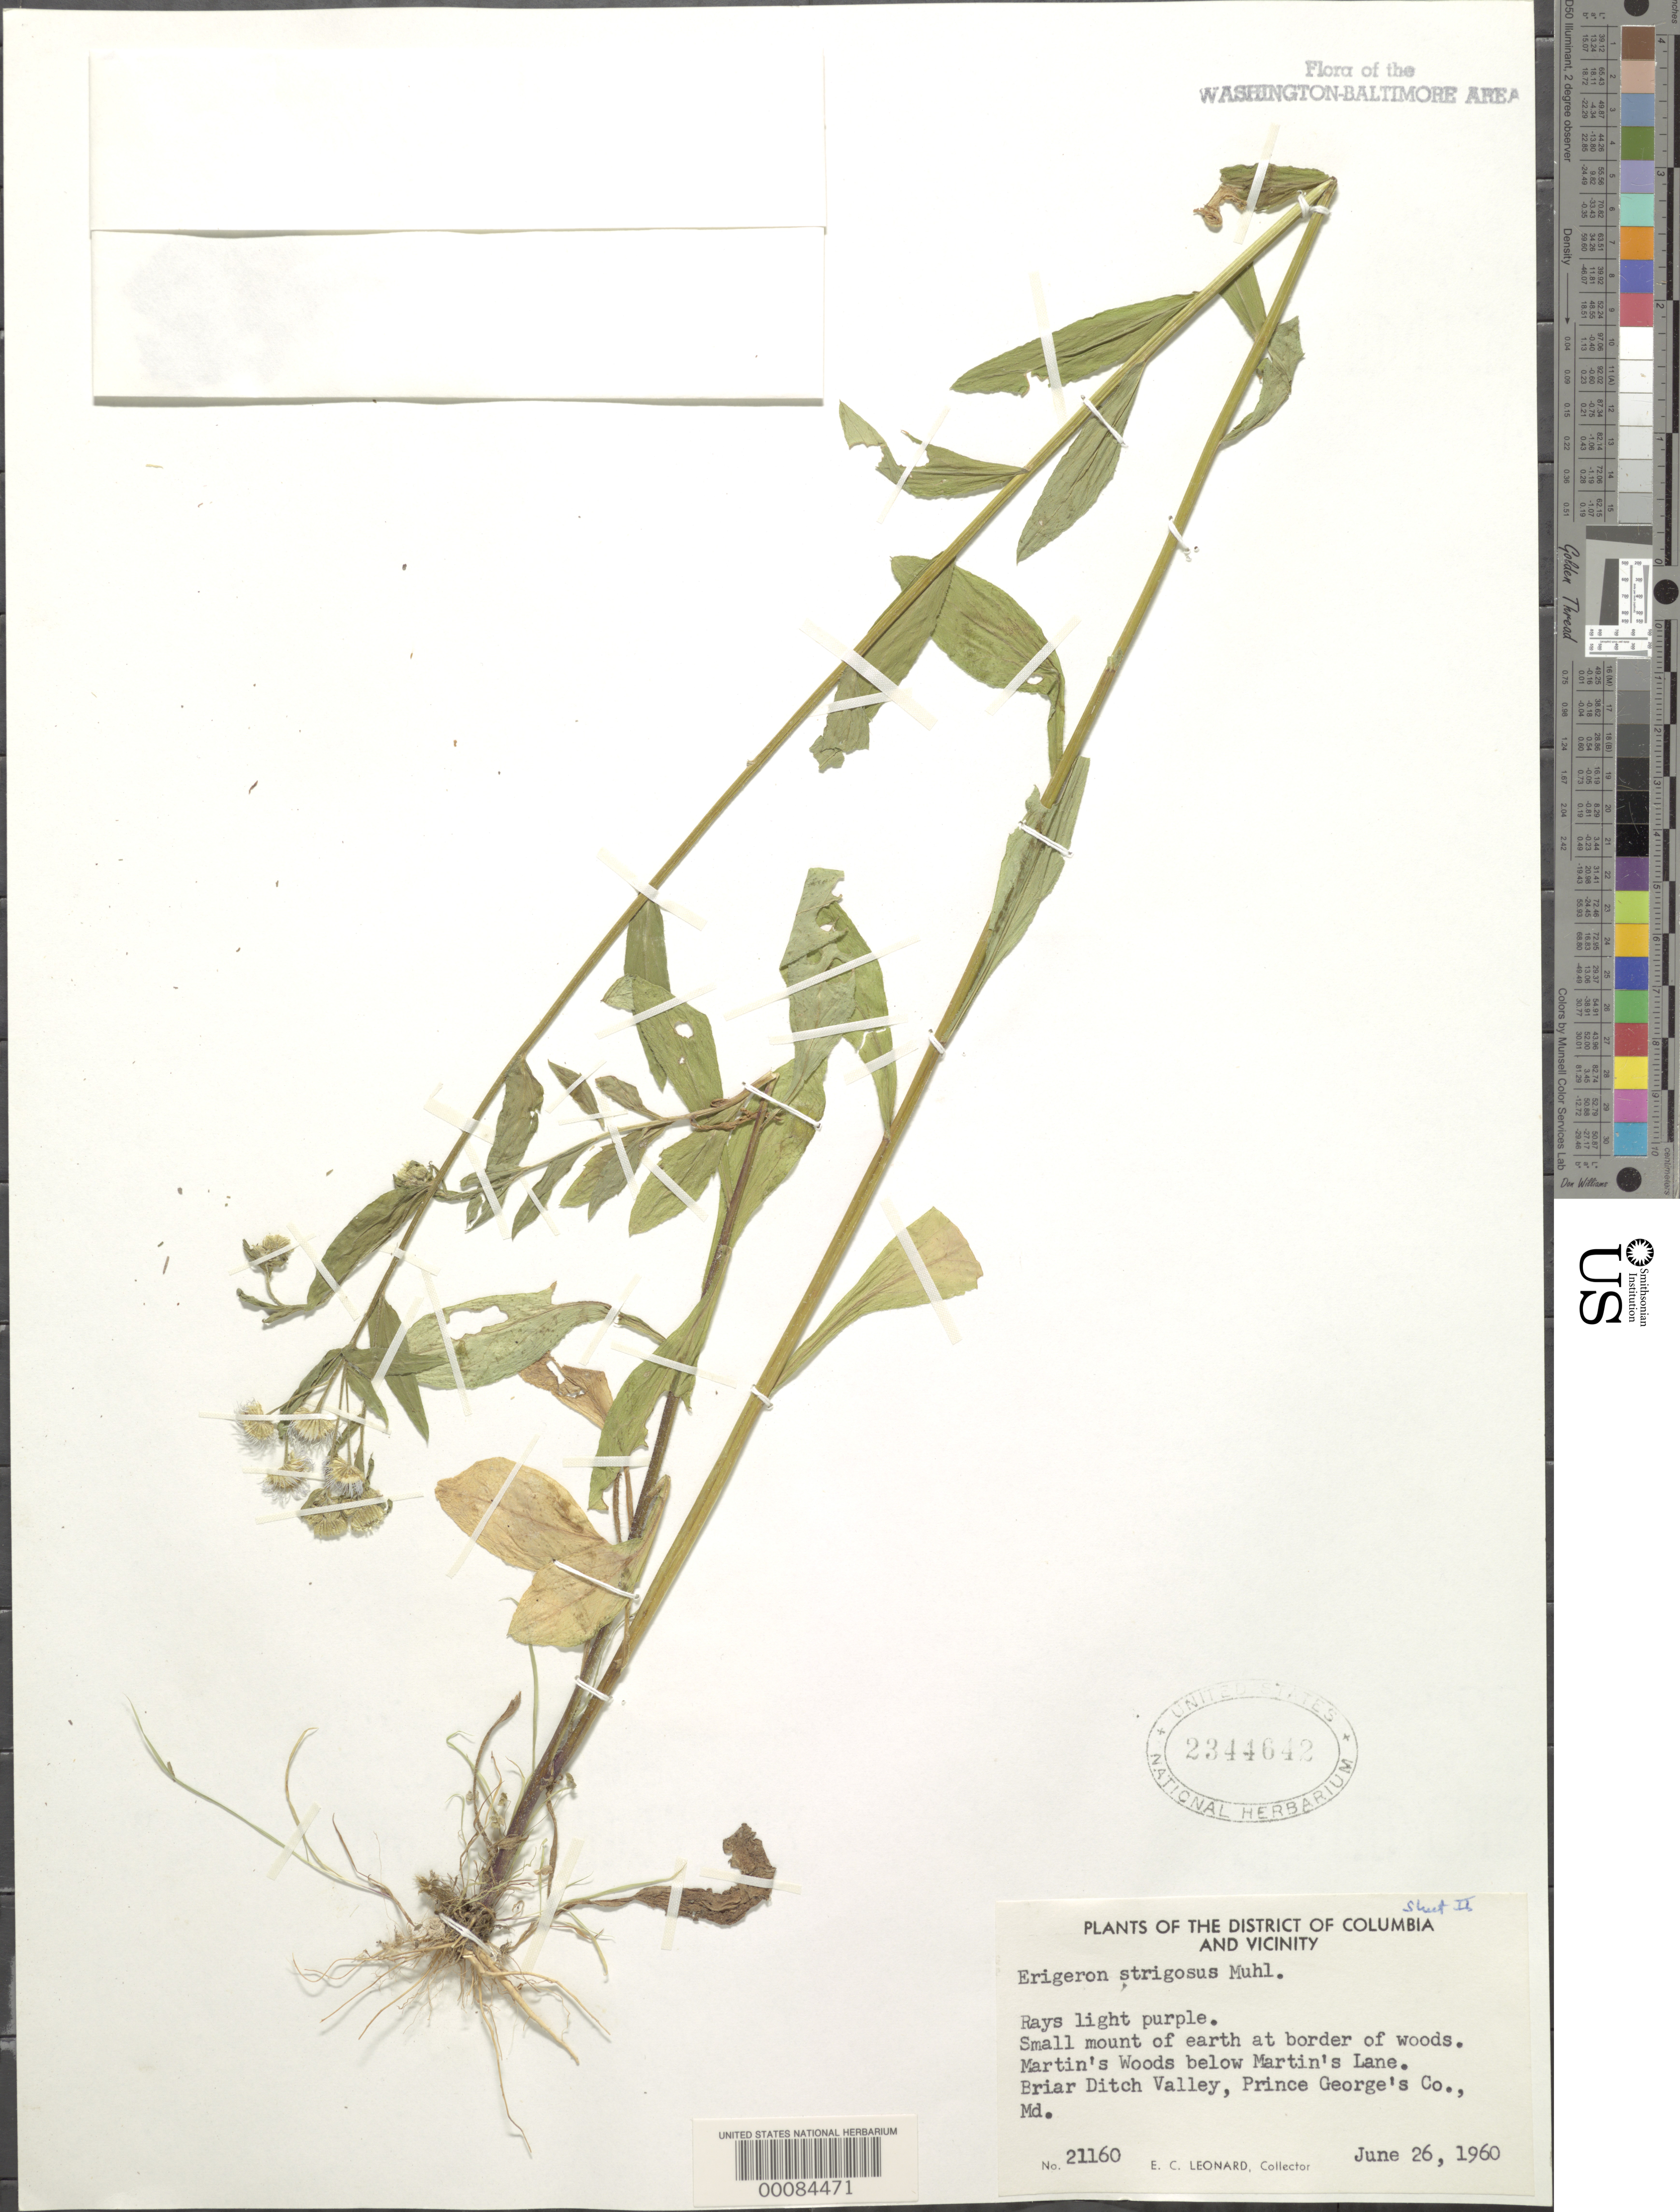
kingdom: Plantae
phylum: Tracheophyta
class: Magnoliopsida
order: Asterales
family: Asteraceae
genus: Erigeron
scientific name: Erigeron strigosus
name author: Muhl. ex Willd.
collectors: E. C. Leonard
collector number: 21160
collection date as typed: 26 Jun 1960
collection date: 1960-06-26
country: United States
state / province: Maryland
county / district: Prince George's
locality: Briar Ditch Valley below Martins Lane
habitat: Border of woods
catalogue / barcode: US 2344642